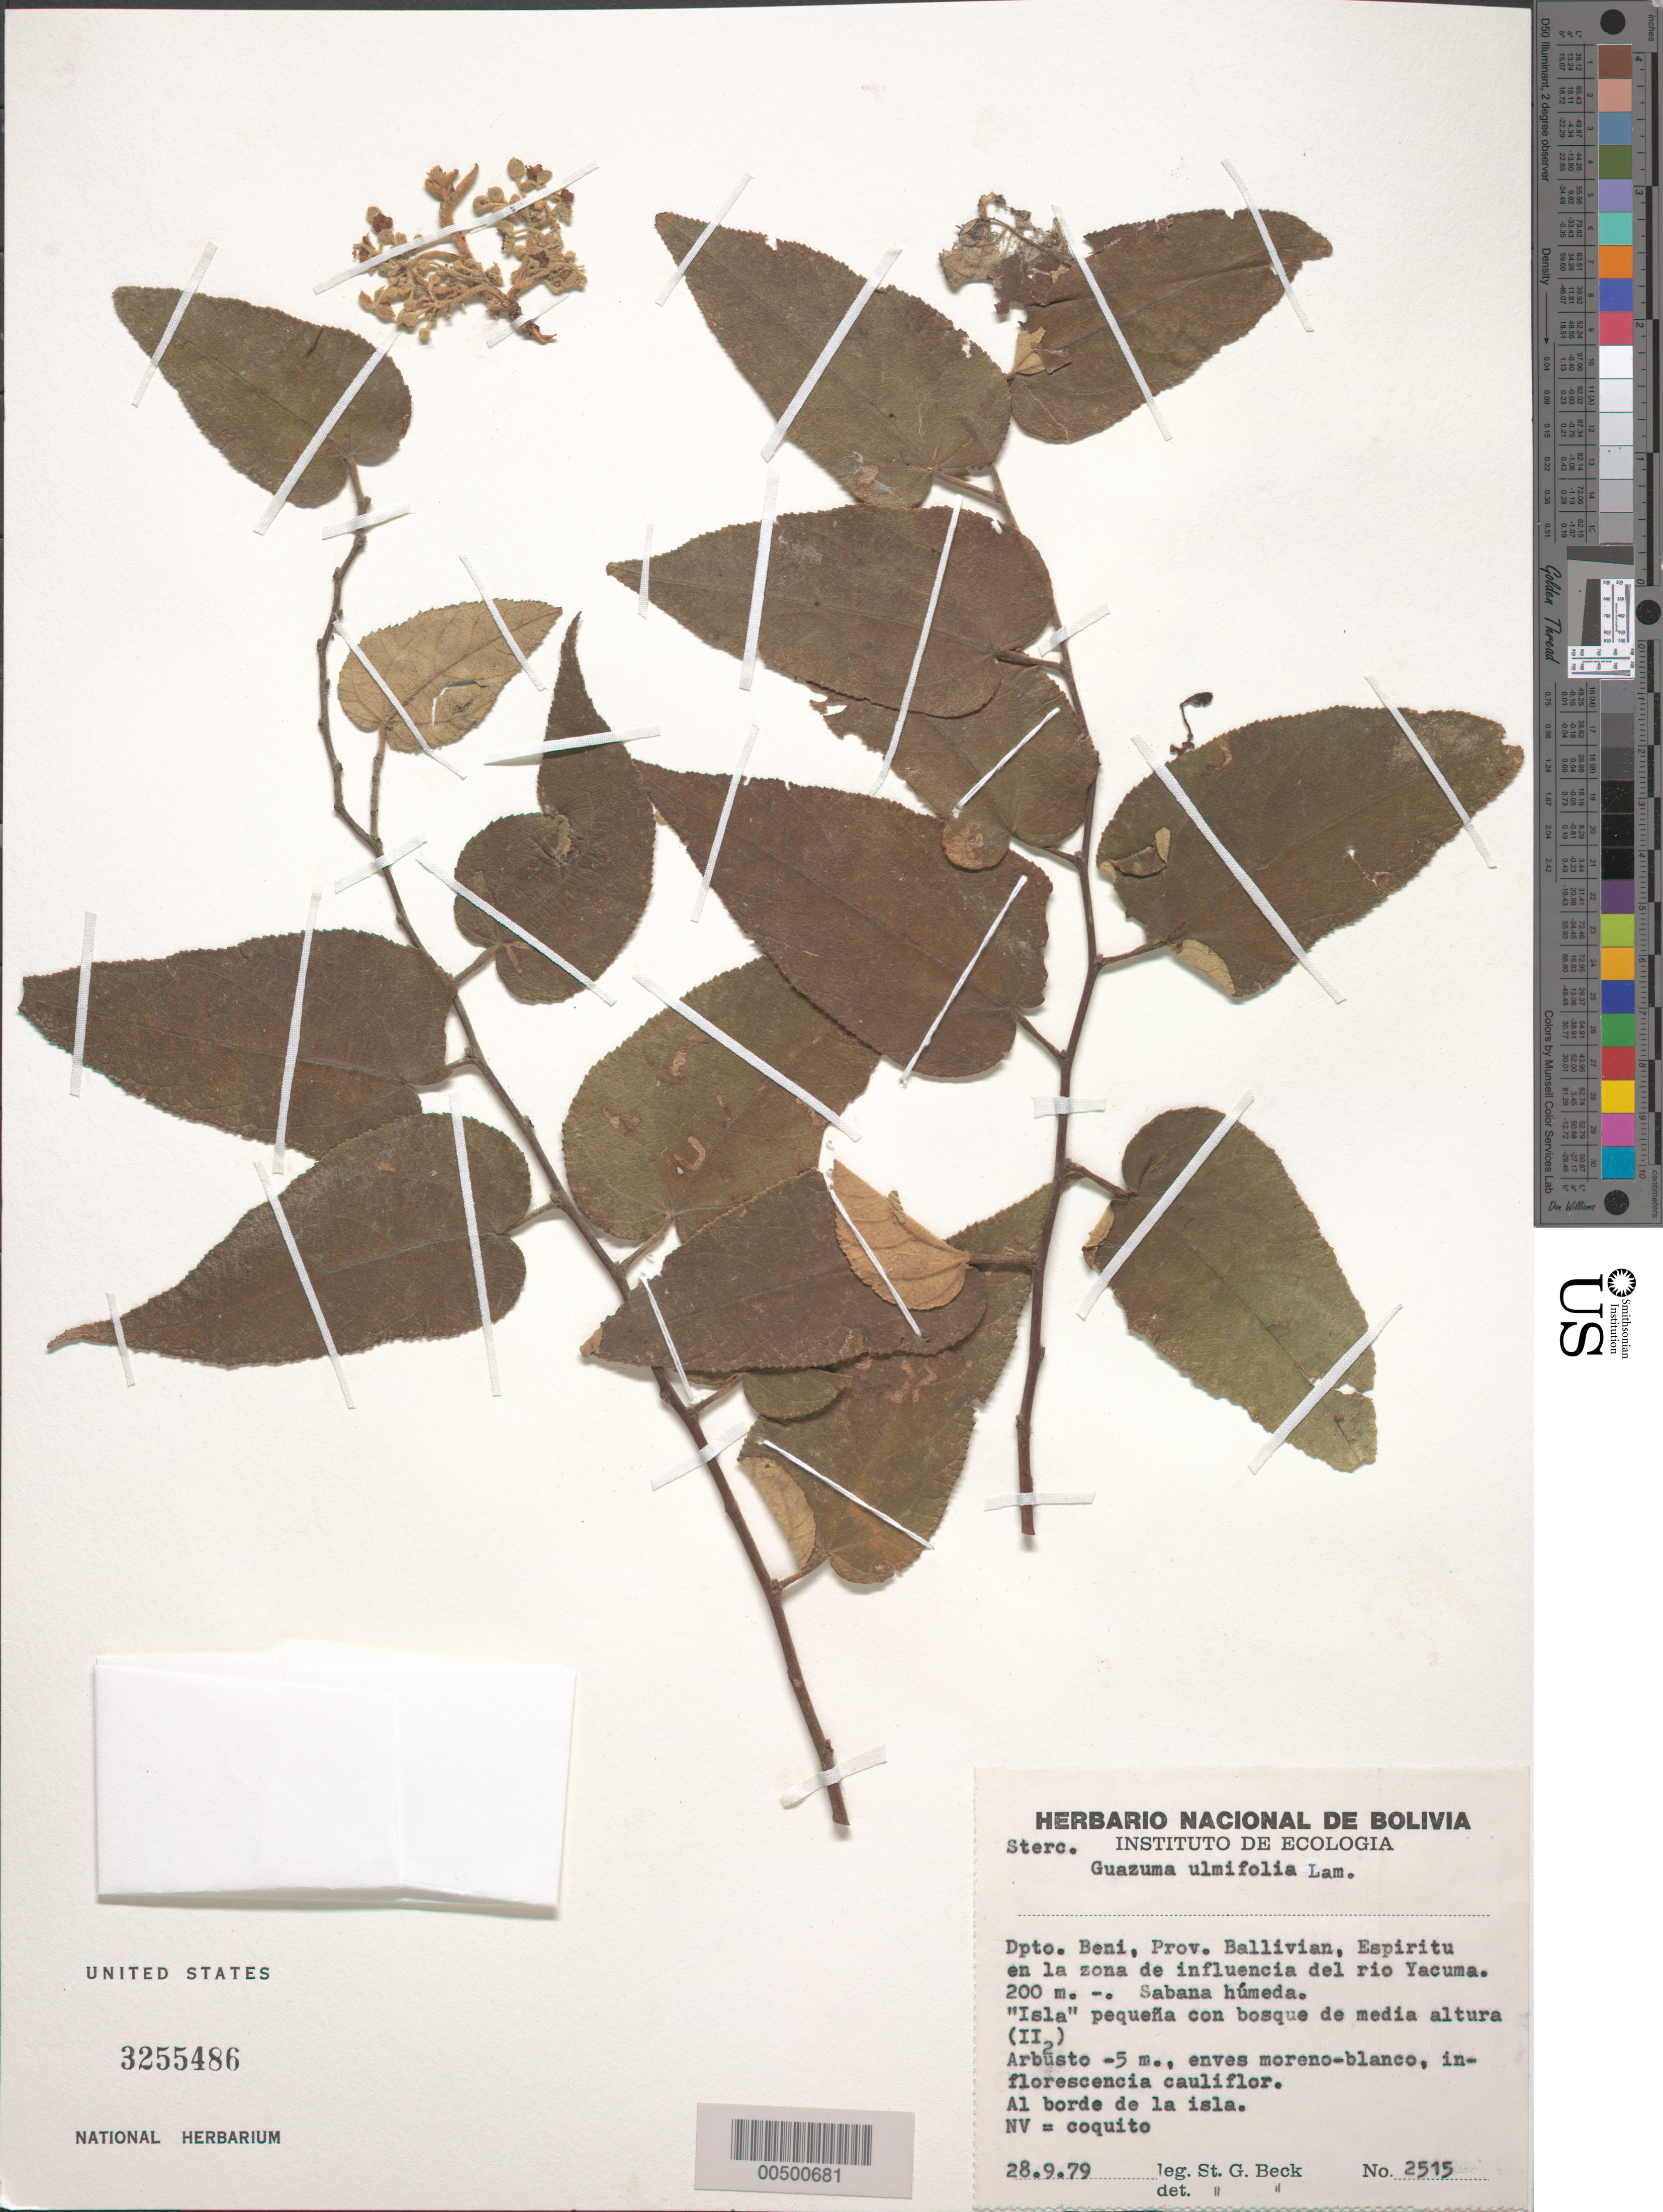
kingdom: Plantae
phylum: Tracheophyta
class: Magnoliopsida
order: Malvales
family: Malvaceae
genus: Guazuma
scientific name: Guazuma ulmifolia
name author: Lam.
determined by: Beck, S. G.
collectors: S. G. Beck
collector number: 2515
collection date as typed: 28 Sep 1979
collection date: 1979-09-28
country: Bolivia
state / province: Beni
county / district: General José Ballivián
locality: Espirito en la Zona de Influencia del Rio Yacuma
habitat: Sabana húmeda.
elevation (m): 200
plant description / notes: Common name: coquito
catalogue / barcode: US 3255486